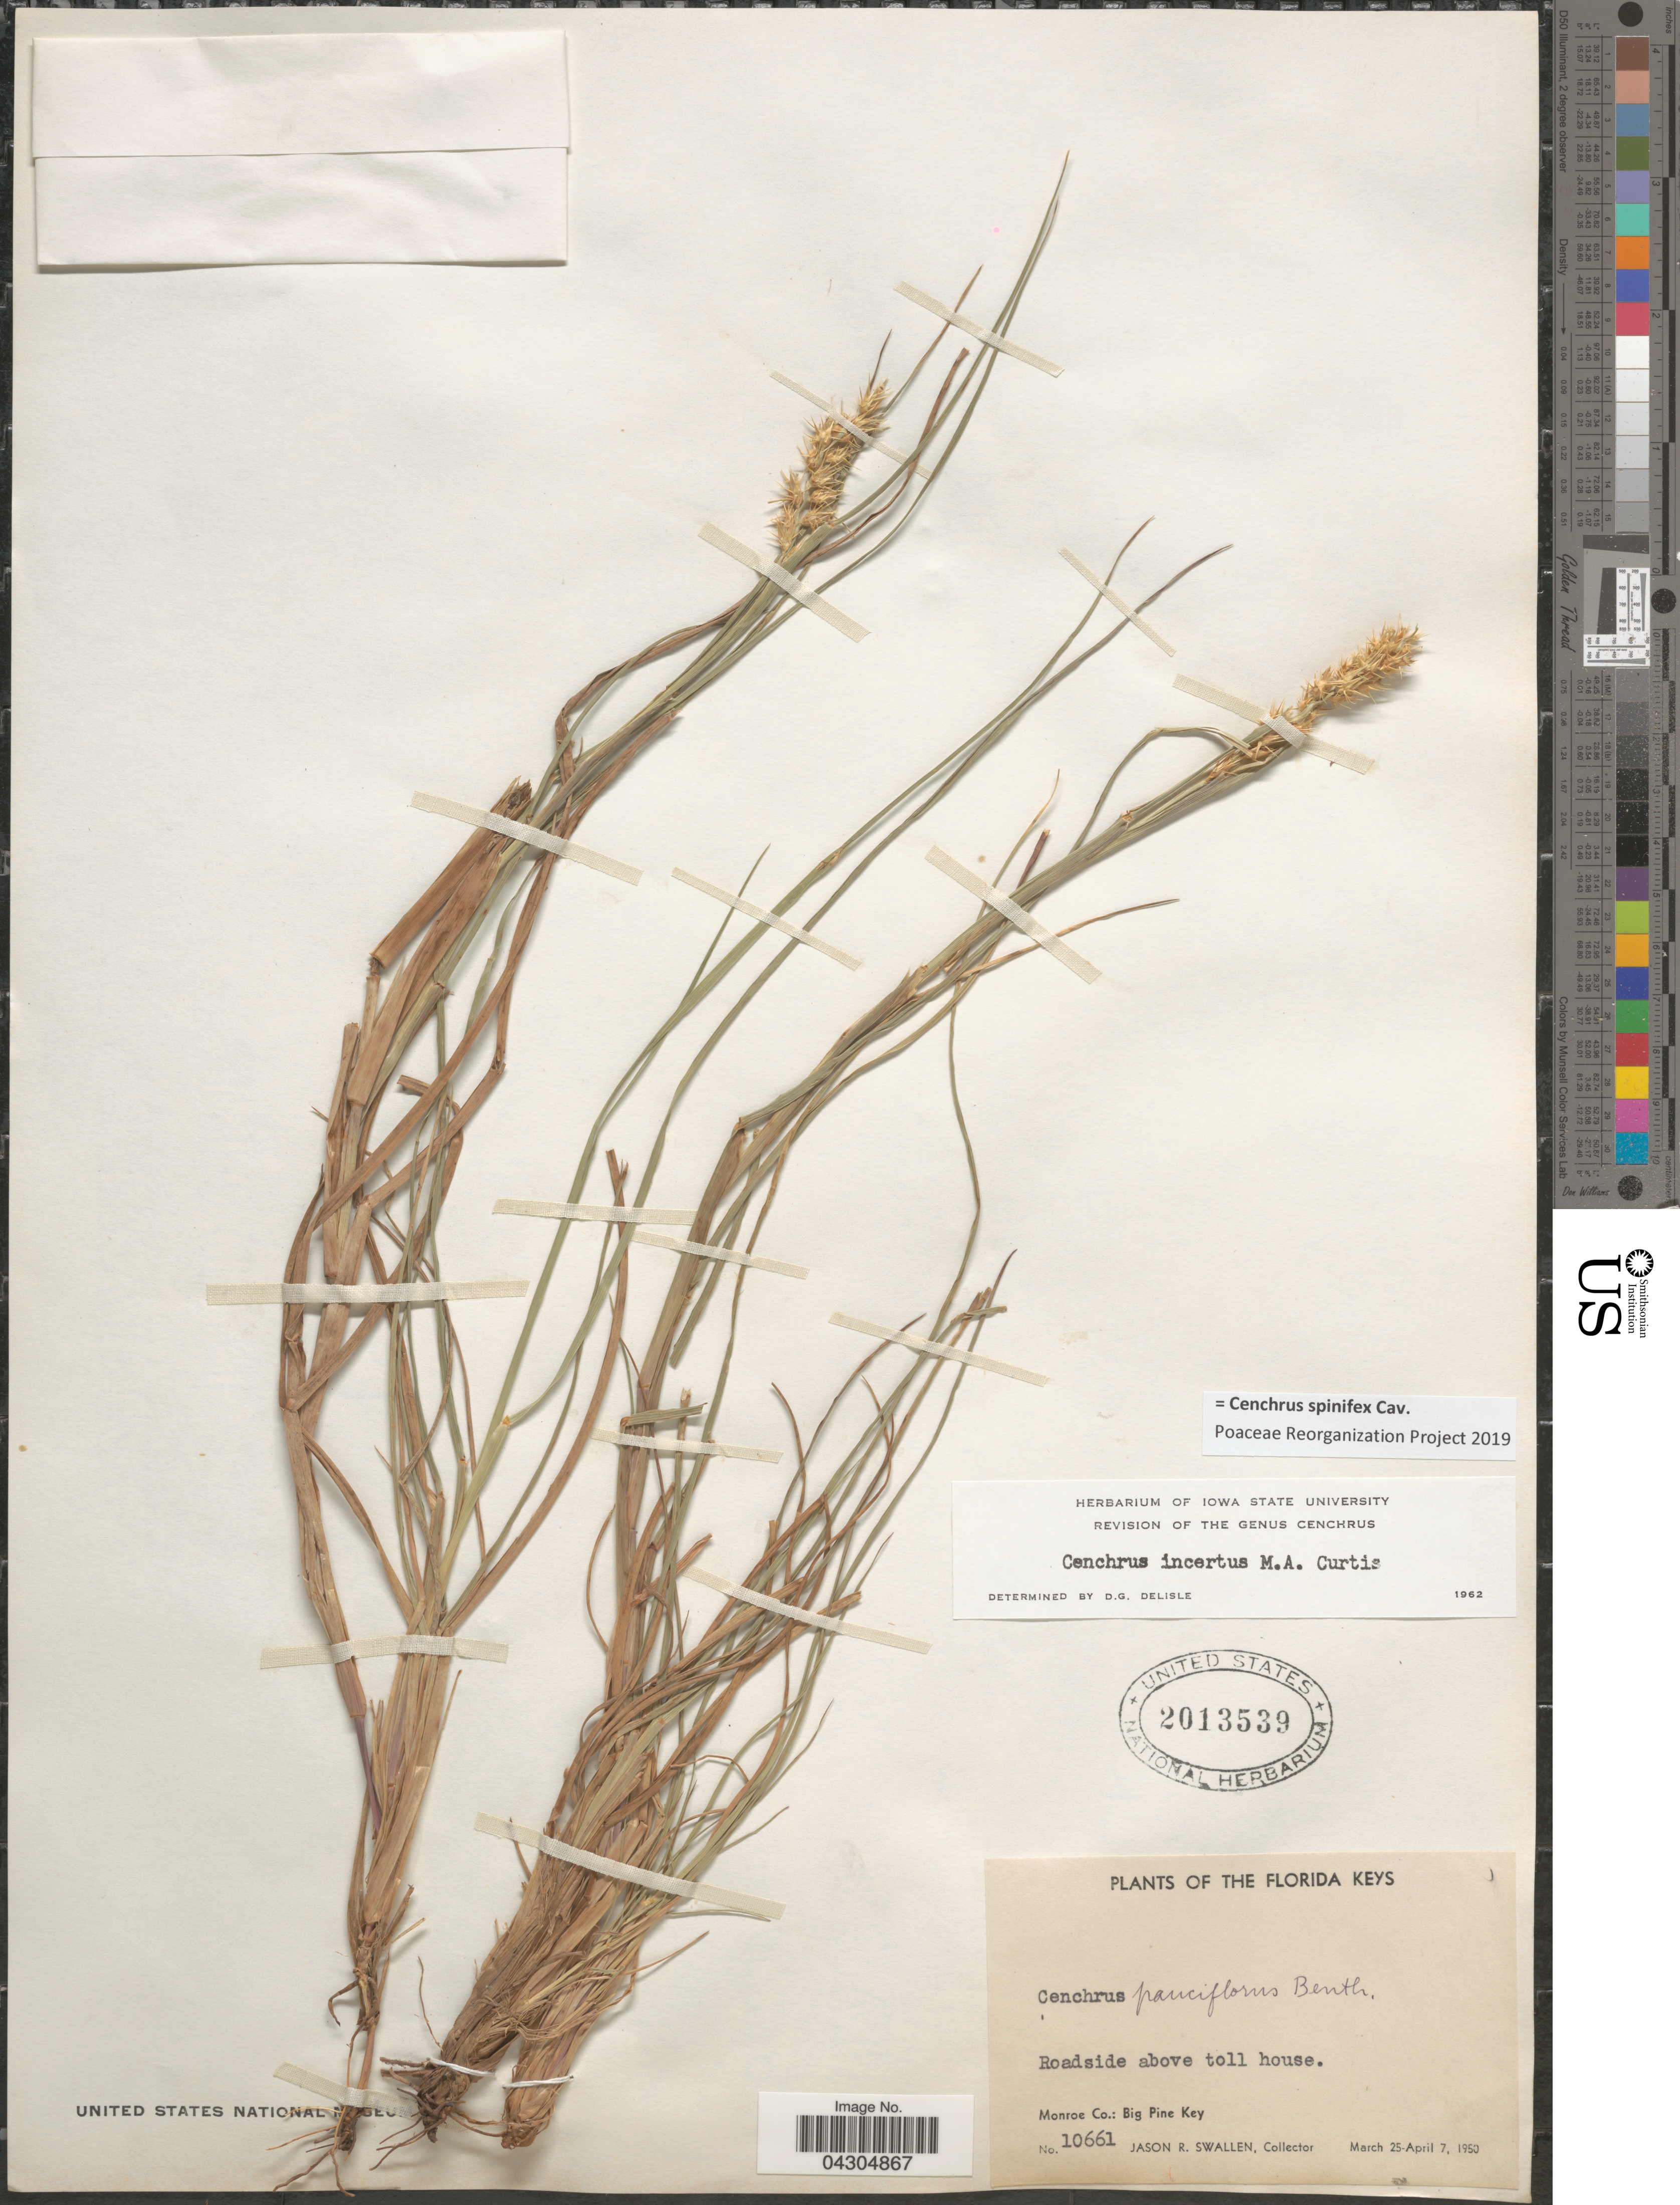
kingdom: Plantae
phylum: Tracheophyta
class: Liliopsida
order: Poales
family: Poaceae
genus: Cenchrus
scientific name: Cenchrus spinifex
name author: Cav.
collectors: J. R. Swallen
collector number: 10661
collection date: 1950-03-25/1950-04-07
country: United States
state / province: Florida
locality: The Florida Keys. Roadside above toll house. Monroe Co.: Big Pine Key.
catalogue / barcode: US 2013539